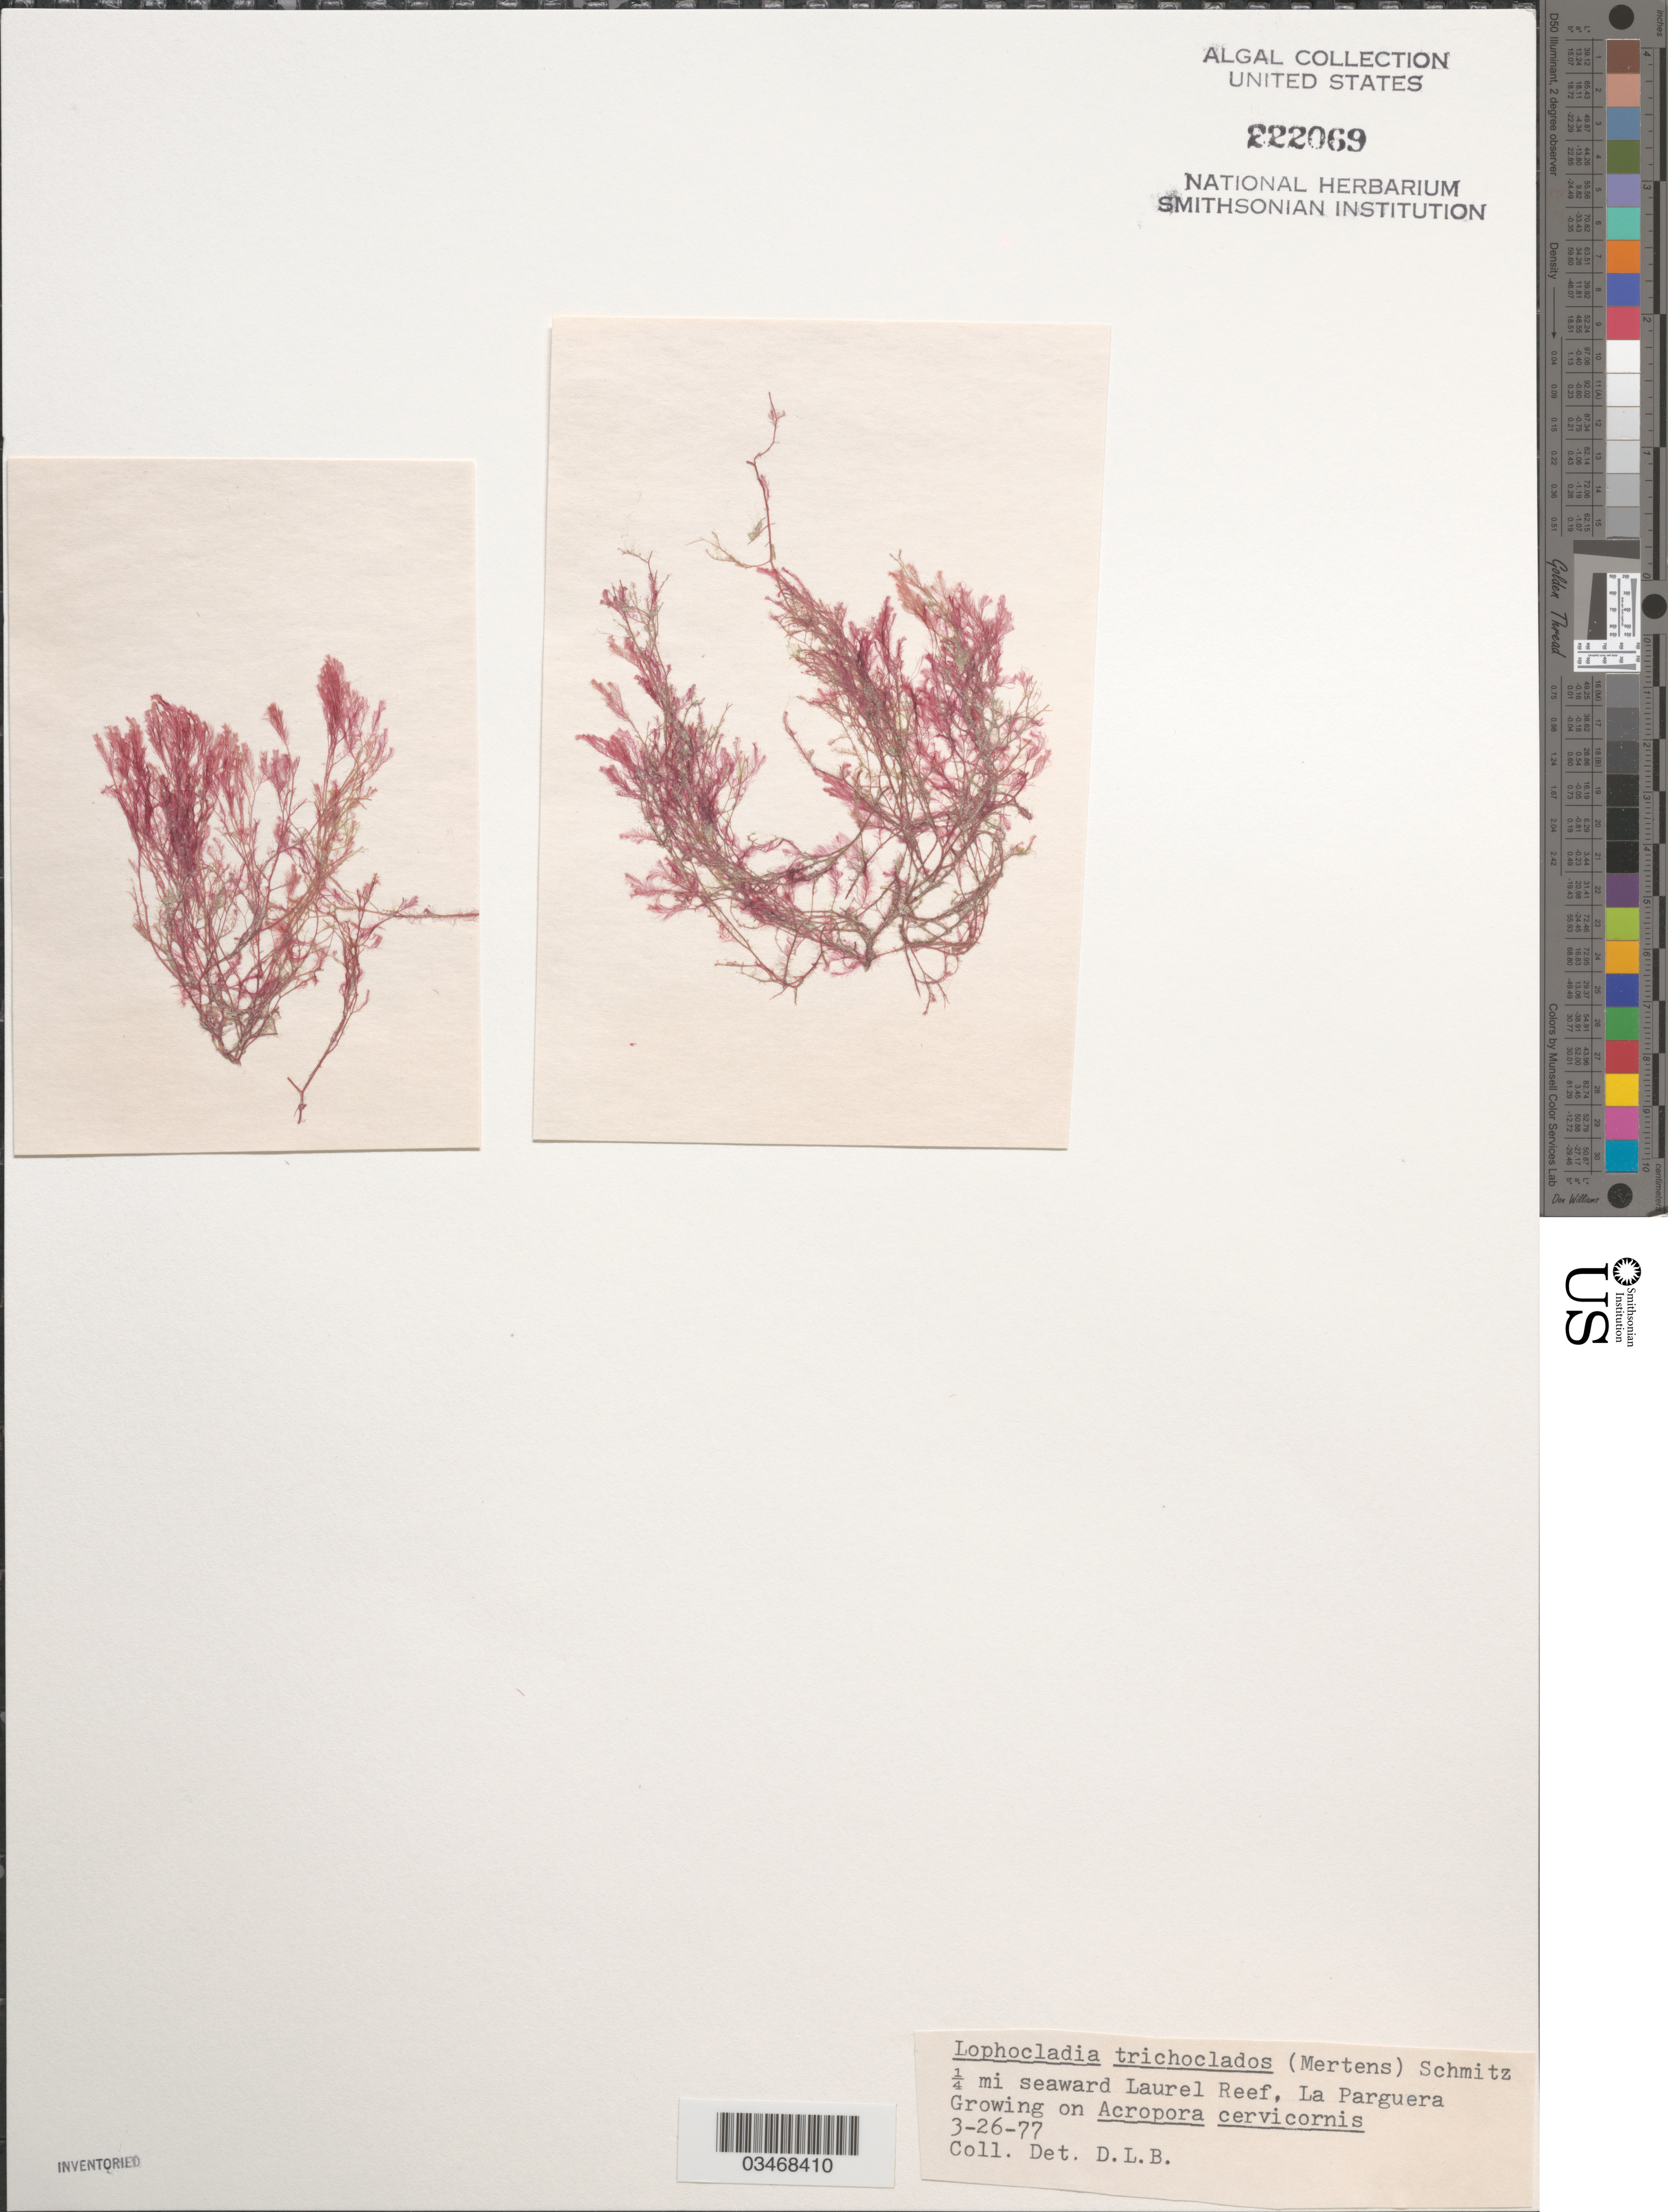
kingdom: Plantae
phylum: Rhodophyta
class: Florideophyceae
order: Ceramiales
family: Rhodomelaceae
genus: Lophocladia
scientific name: Lophocladia trichoclados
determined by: Ballantine, D. L.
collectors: D.L. Ballantine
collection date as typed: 26 Mar 1977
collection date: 1977-03-26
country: Puerto Rico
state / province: Lajas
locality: La Parguera, 0.25 mile seaward Laurel Reef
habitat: Growing on Acropora cervicornis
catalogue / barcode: US 222069